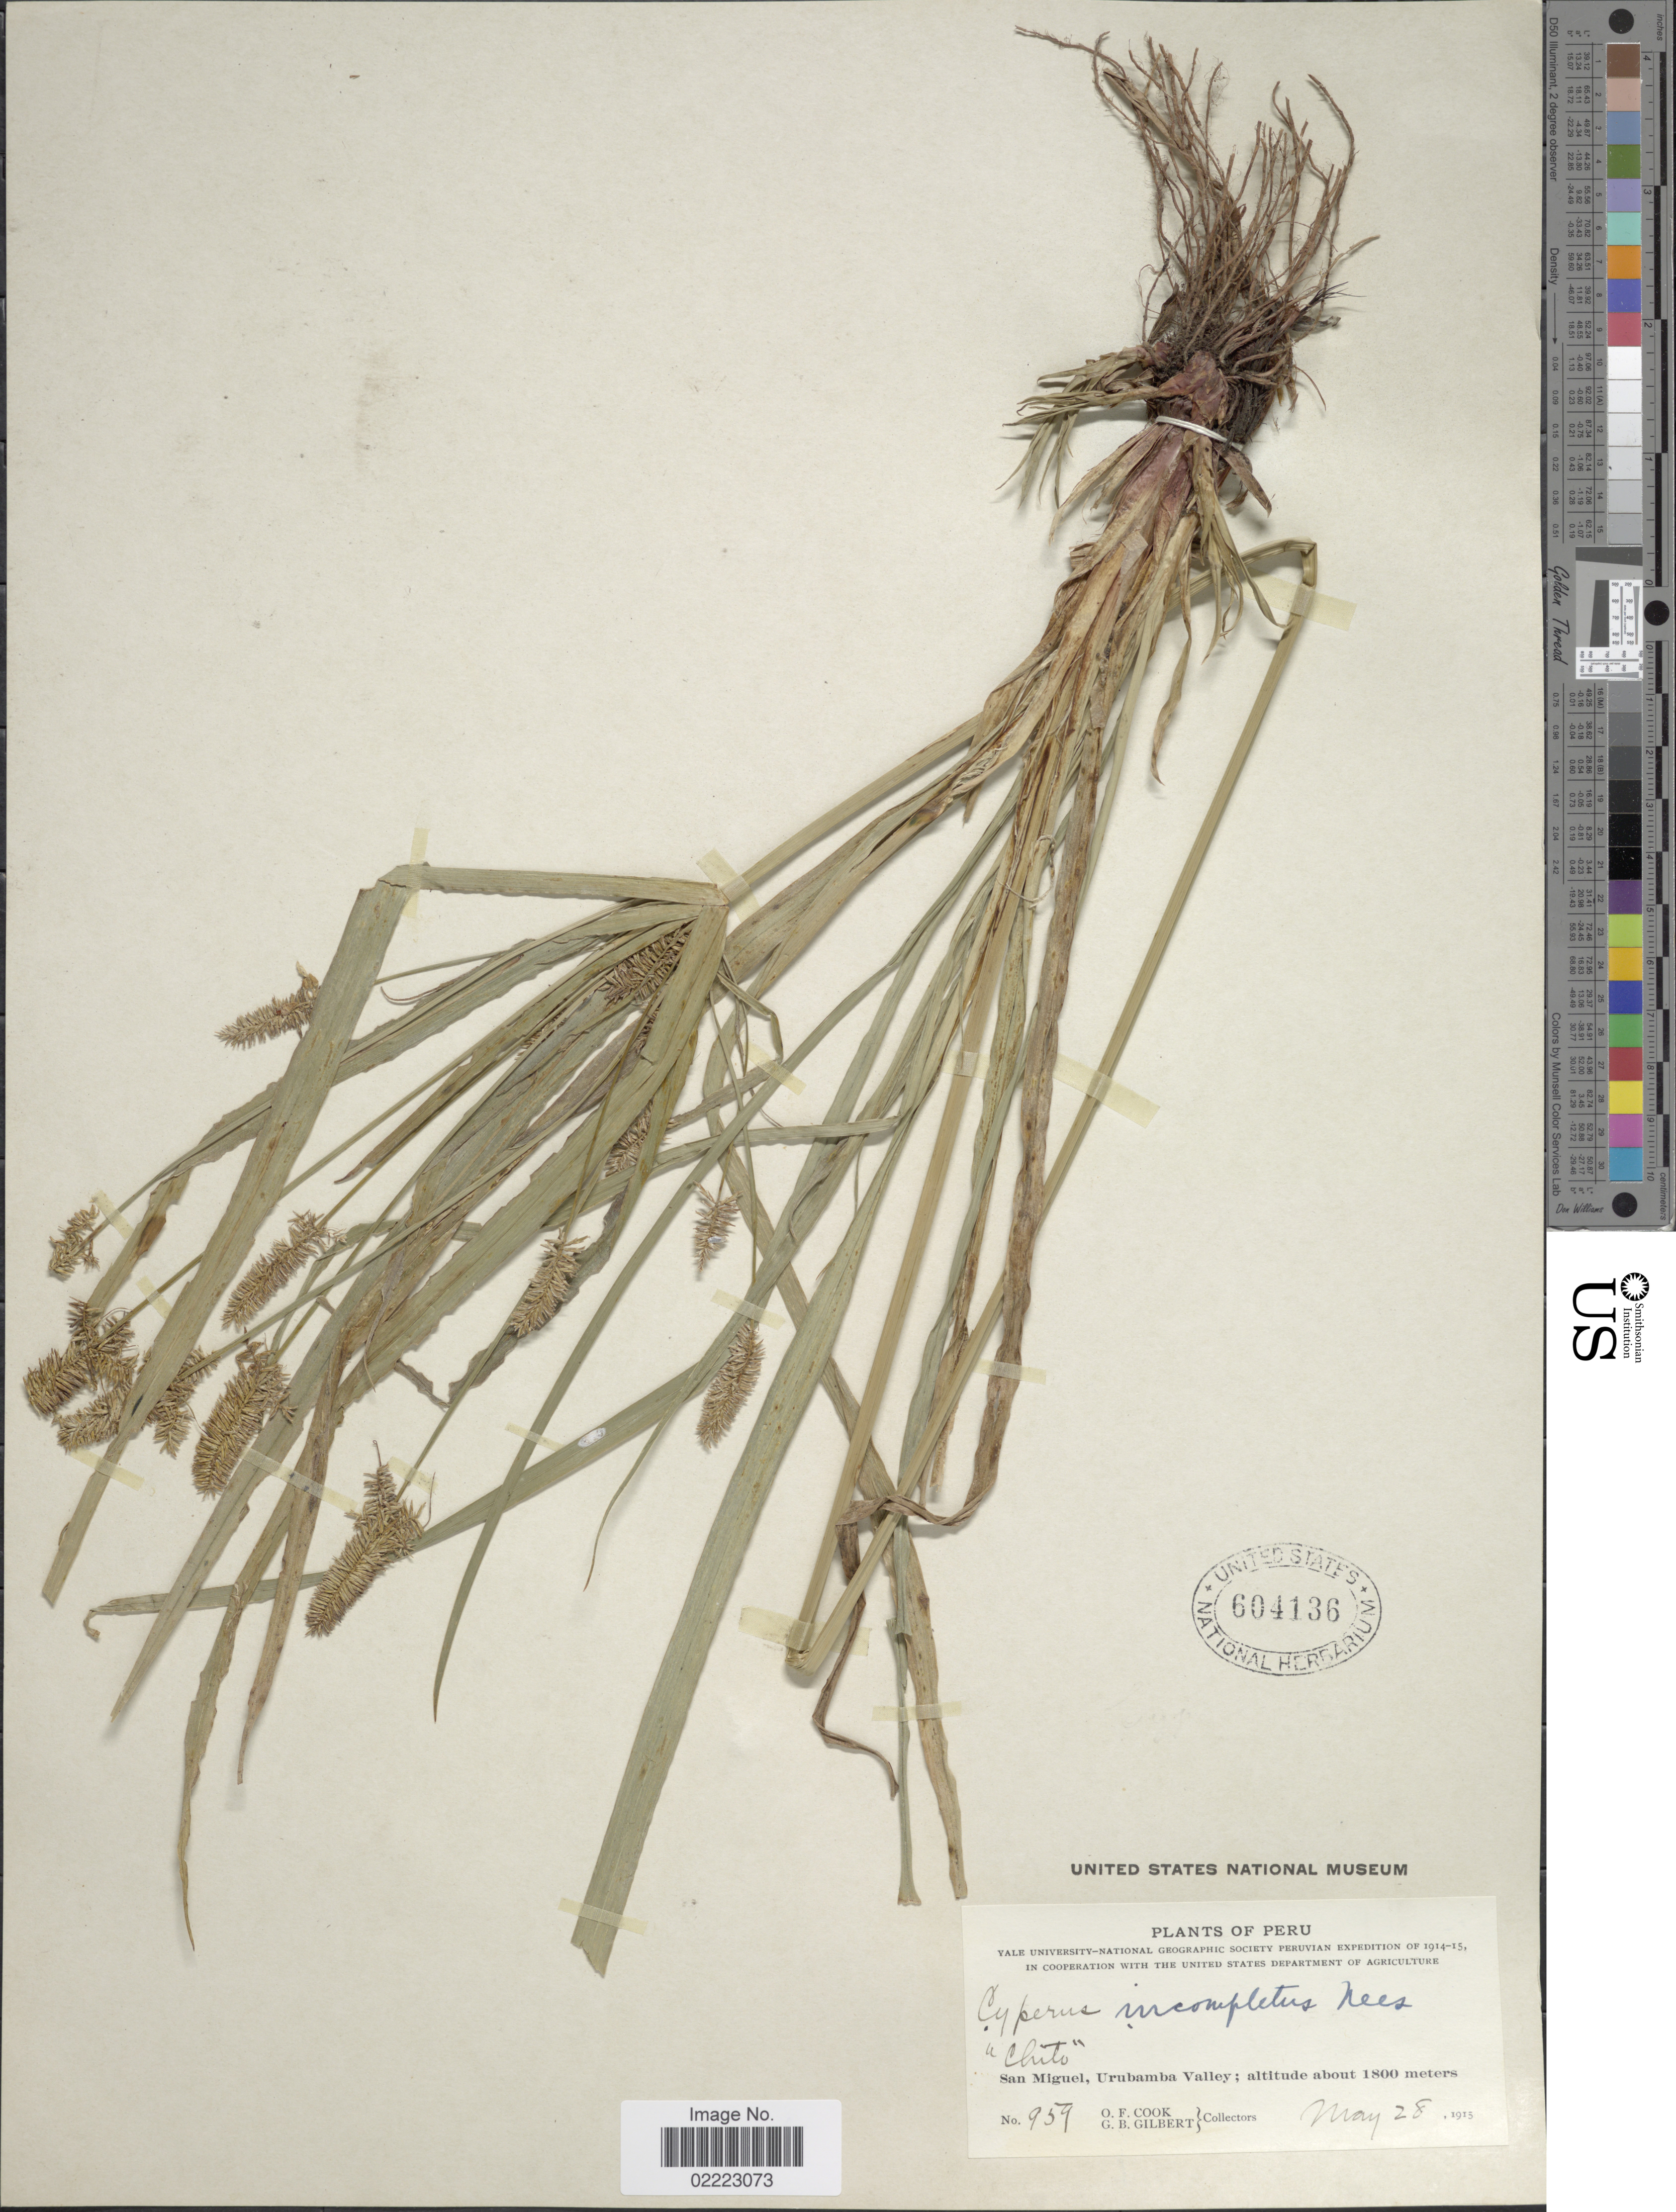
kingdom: Plantae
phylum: Tracheophyta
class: Liliopsida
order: Poales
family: Cyperaceae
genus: Cyperus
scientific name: Cyperus mutisii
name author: (Kunth) Andersson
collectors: O. F. Cook & G. B. Gilbert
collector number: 959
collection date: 1915-05-28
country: Peru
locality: San Miquel, Urubamba Valley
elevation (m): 1800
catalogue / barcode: US 604136